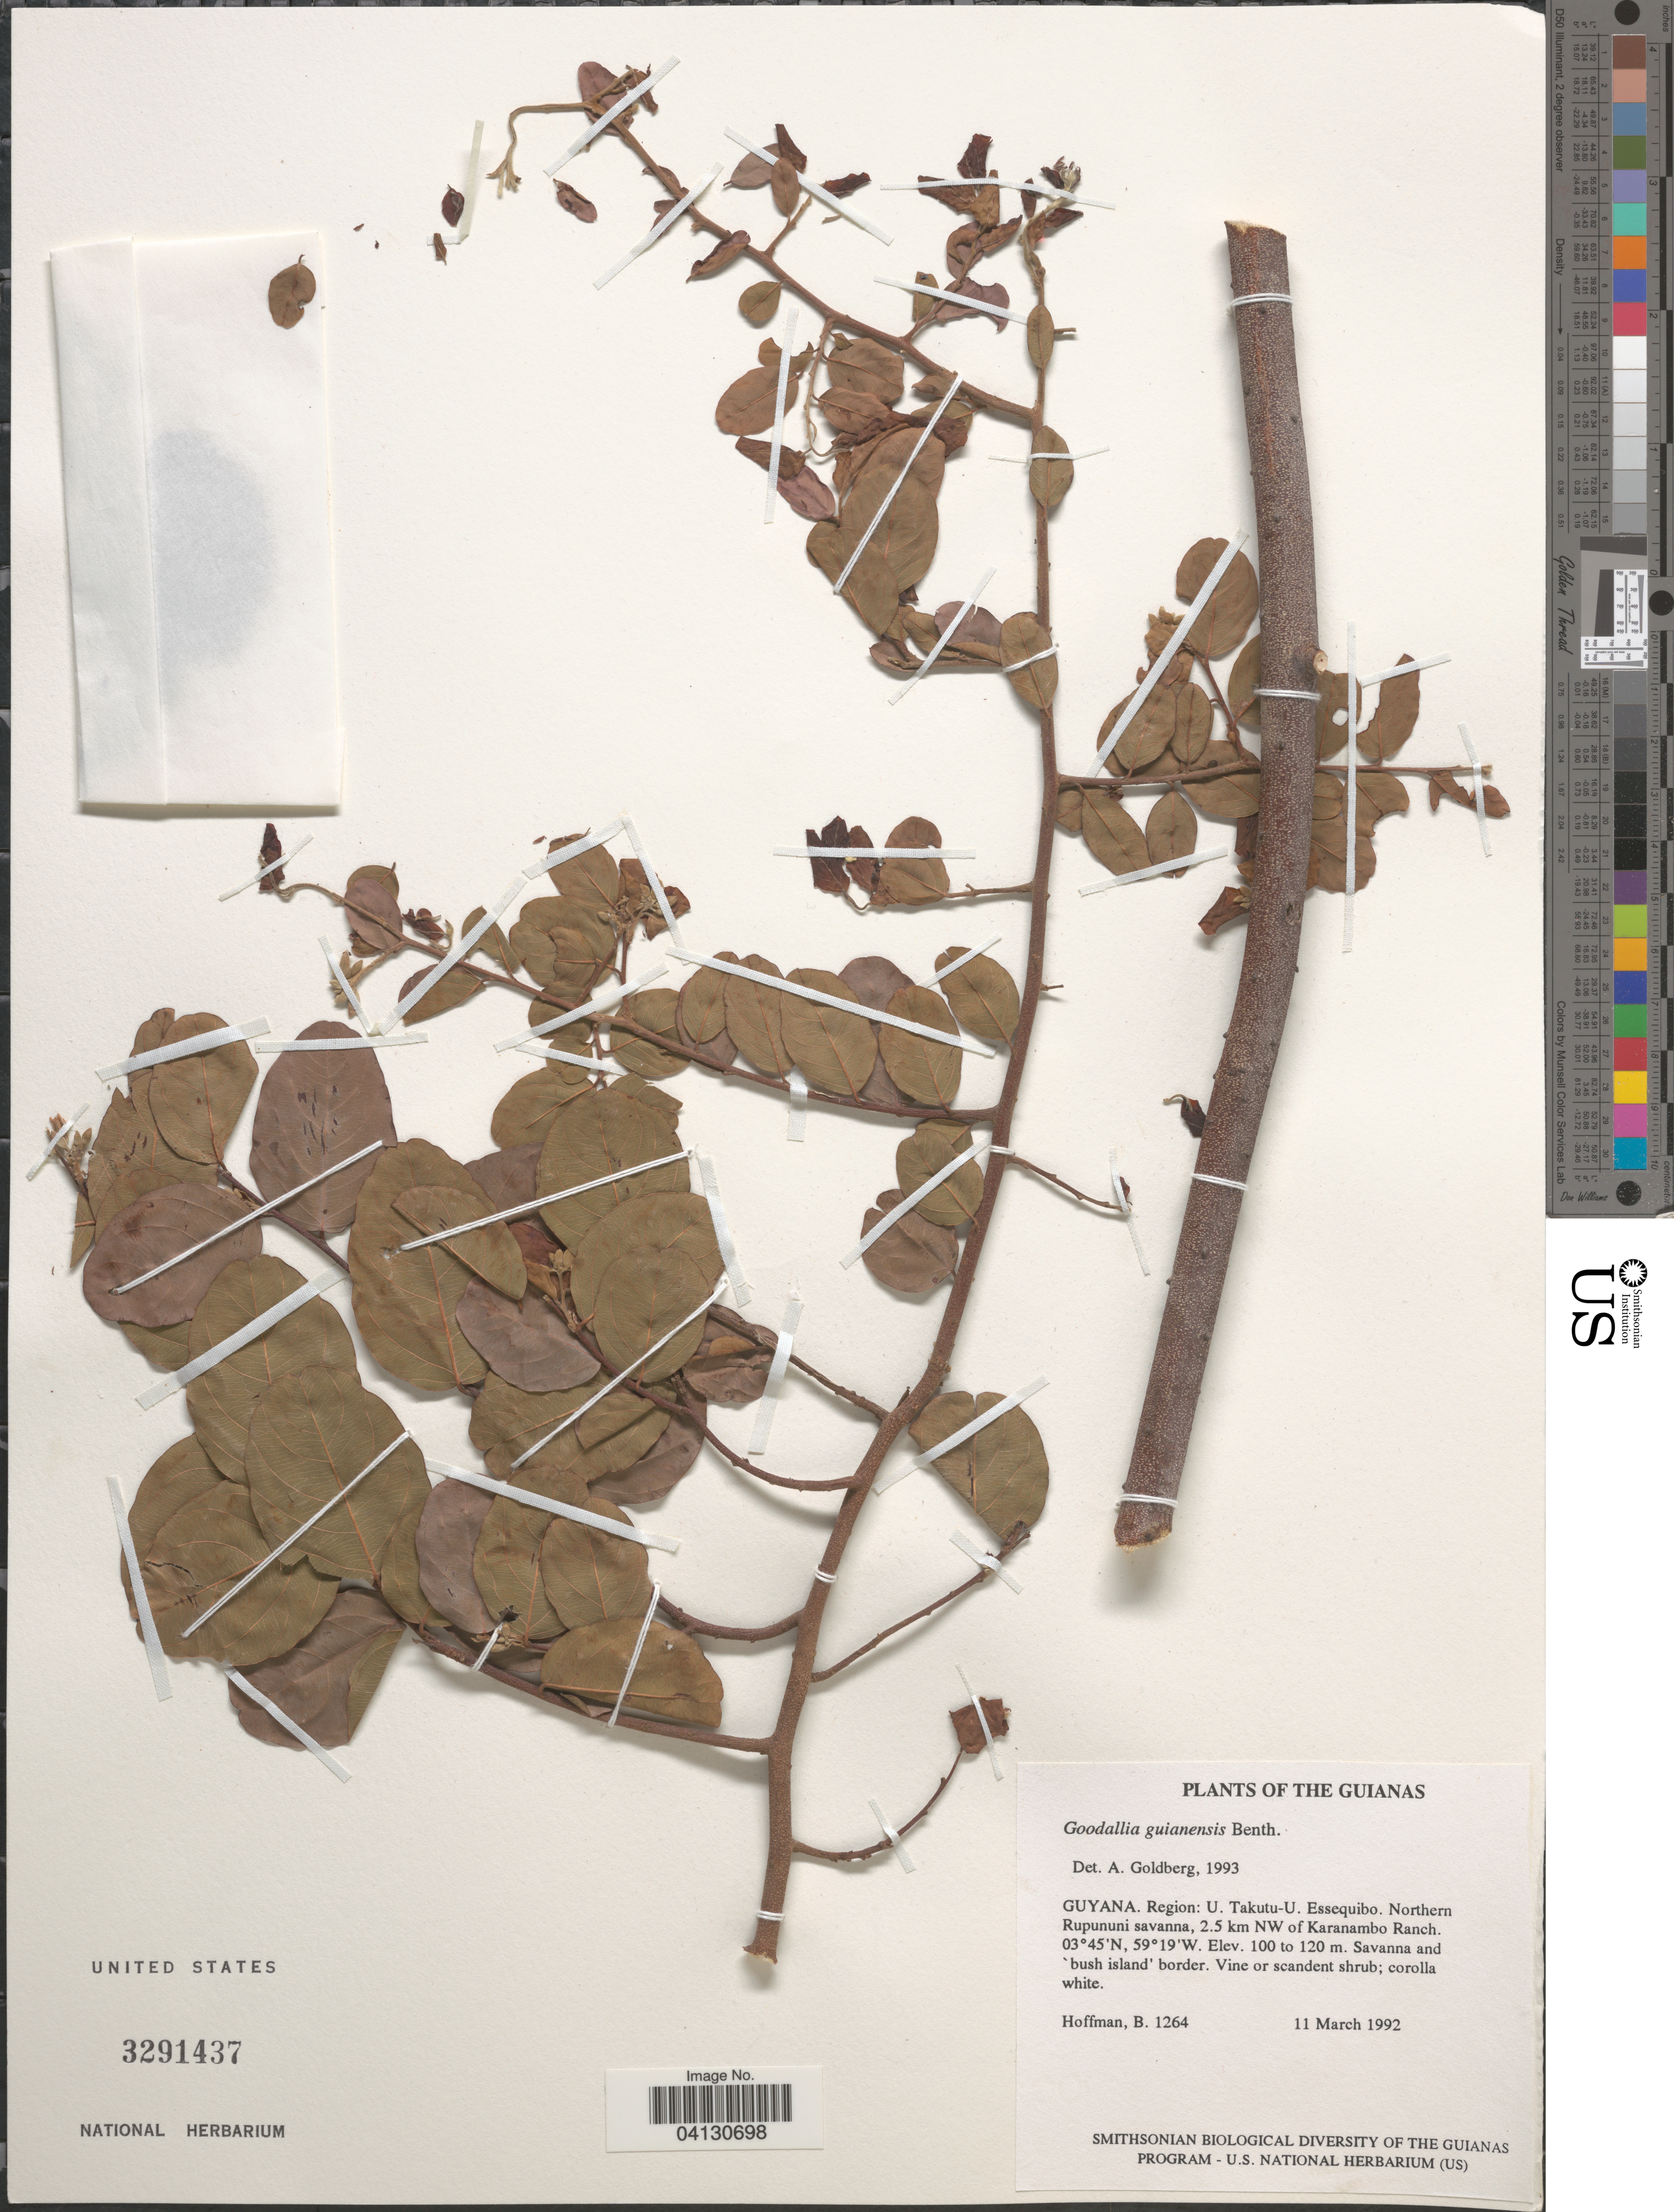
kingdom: Plantae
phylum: Tracheophyta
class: Magnoliopsida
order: Malvales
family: Thymelaeaceae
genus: Goodallia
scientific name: Goodallia guianensis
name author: Benth.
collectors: B. Hoffman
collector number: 1264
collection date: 1992-03-11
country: Guyana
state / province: U. Takutu-U. Essequibo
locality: The Guianas. Region: U. Takutu-U. Essequibo. Northern Rupununi savanna, 2.5 km NW of Karanambo ranch.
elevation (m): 100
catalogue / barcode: US 3291437